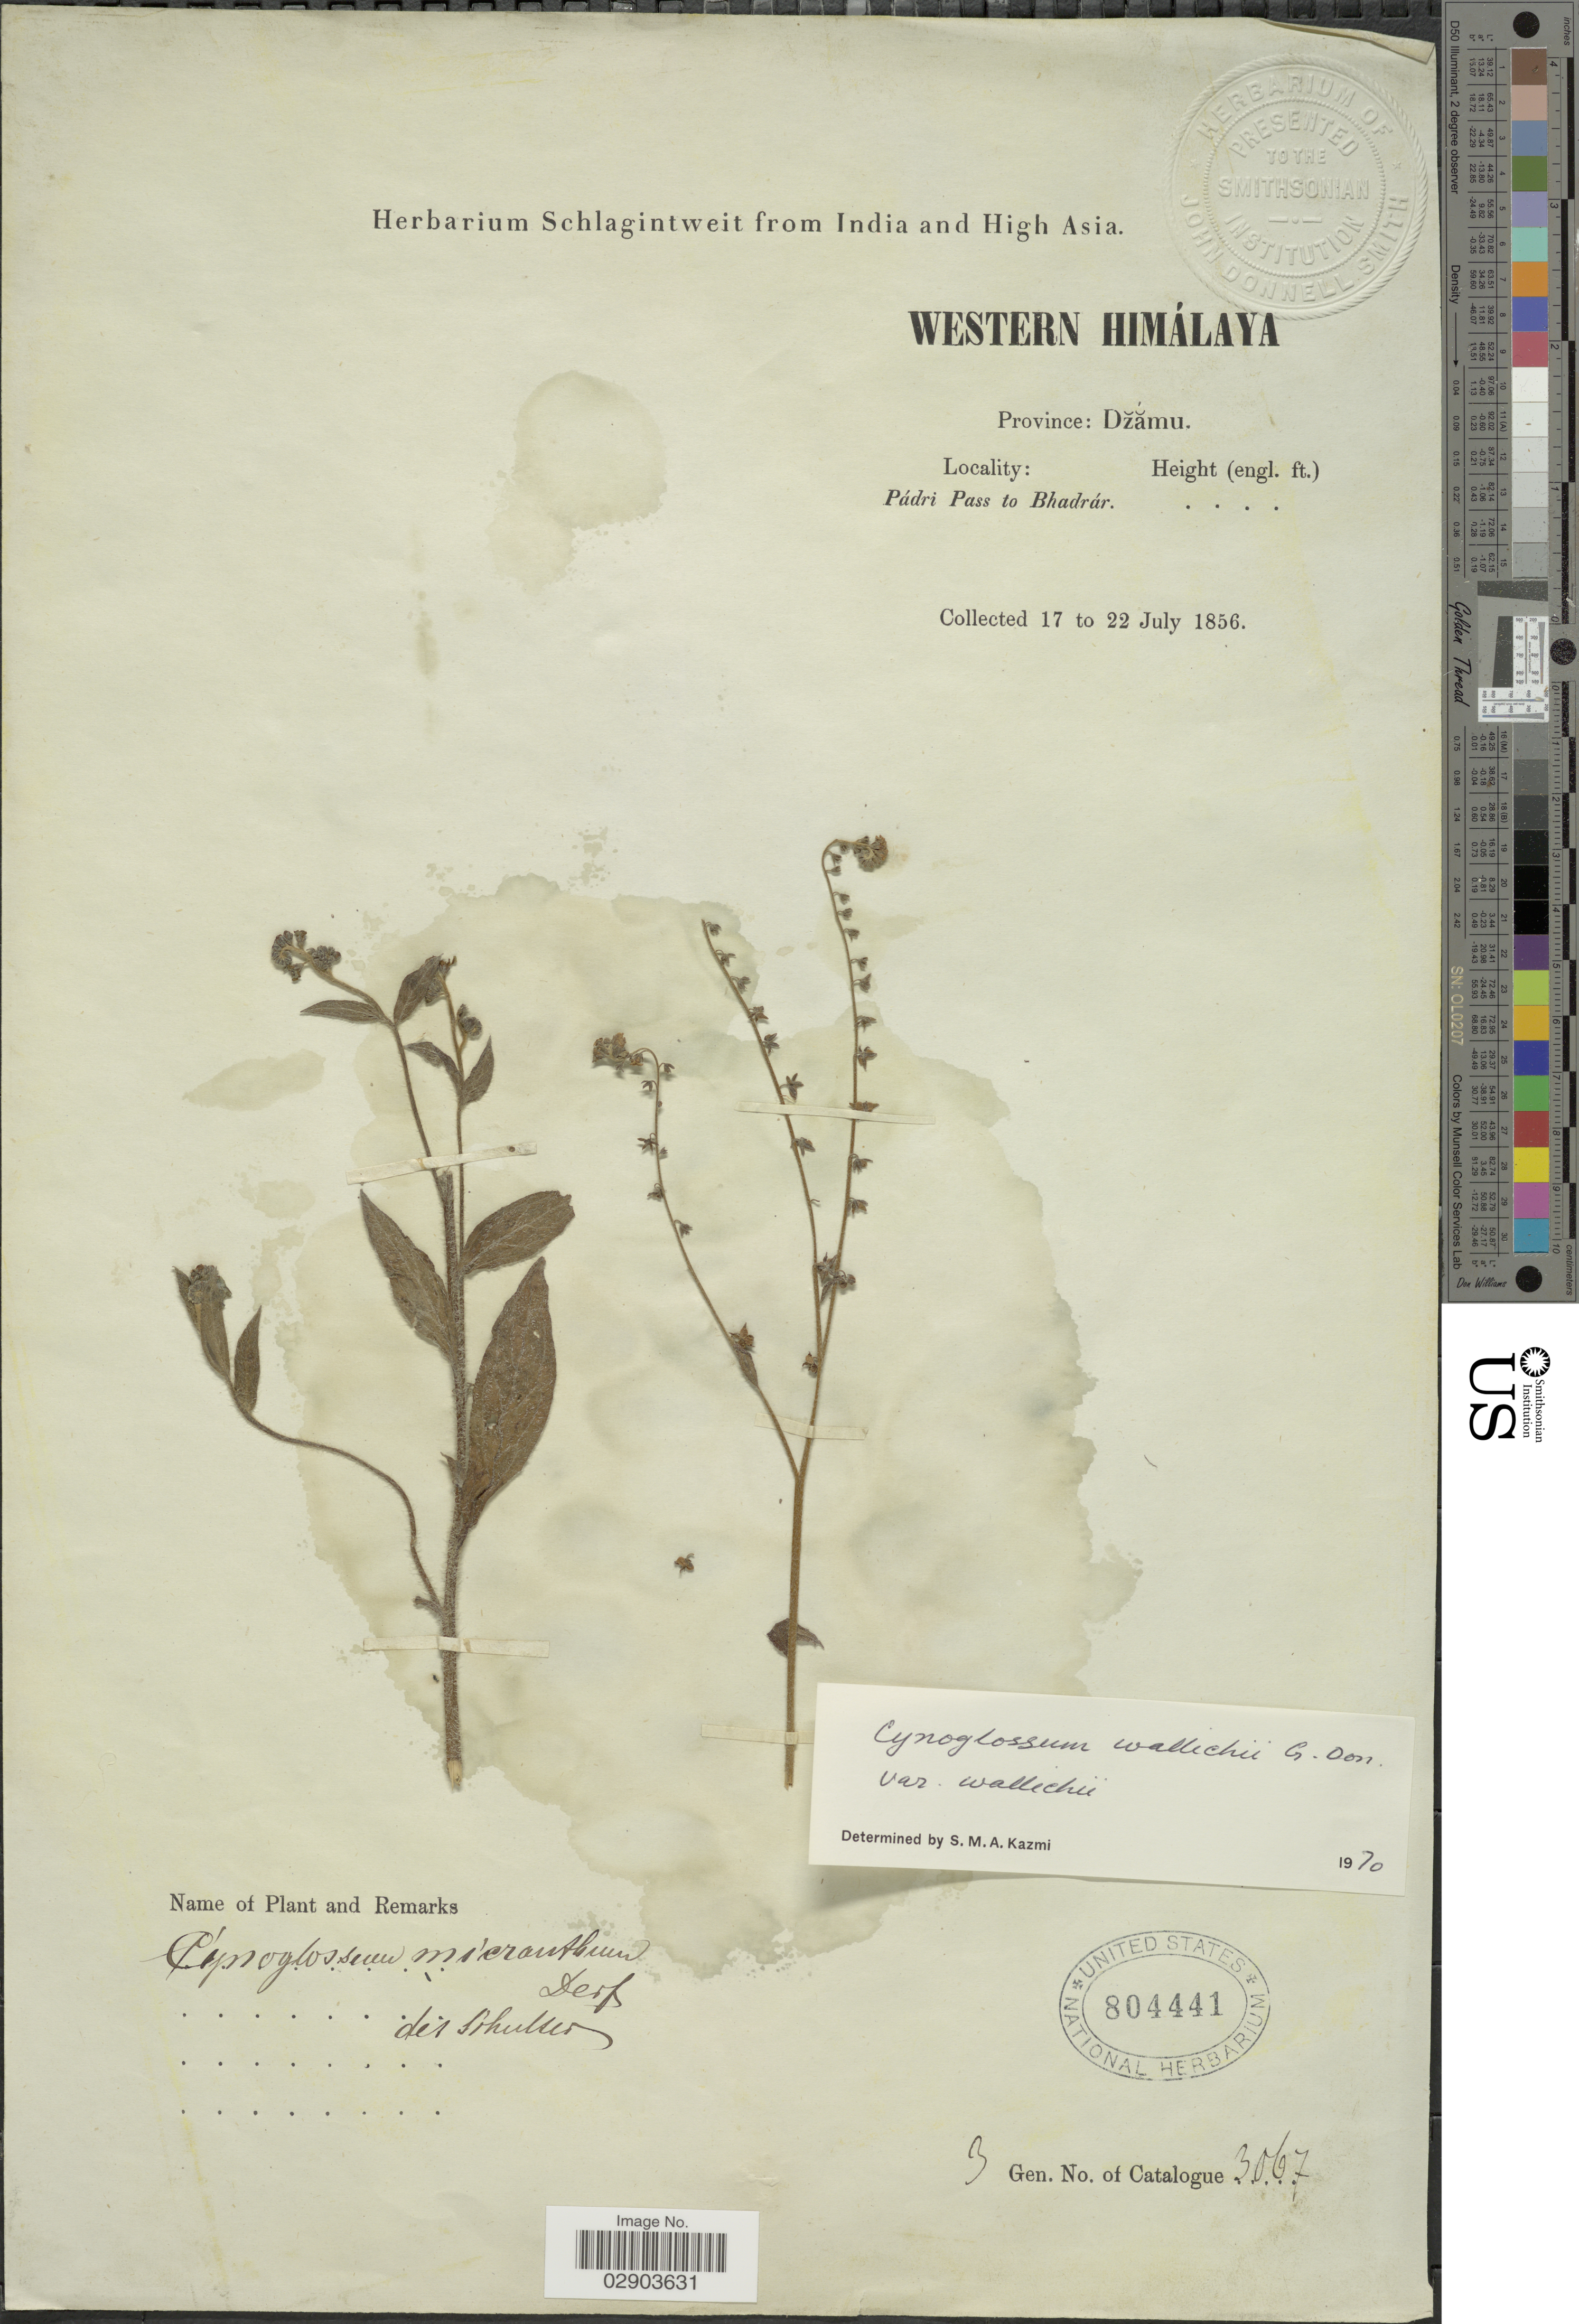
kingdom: Plantae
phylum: Tracheophyta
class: Magnoliopsida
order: Boraginales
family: Boraginaceae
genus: Cynoglossum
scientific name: Cynoglossum wallichii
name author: G. Don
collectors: ex herb. Schlagintweit from India and High Asia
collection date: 1856-07-17/1856-07-22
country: India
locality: Western Himálaya, Pádri Pass to Bhadrár, Province: Dzamu.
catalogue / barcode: US 804441